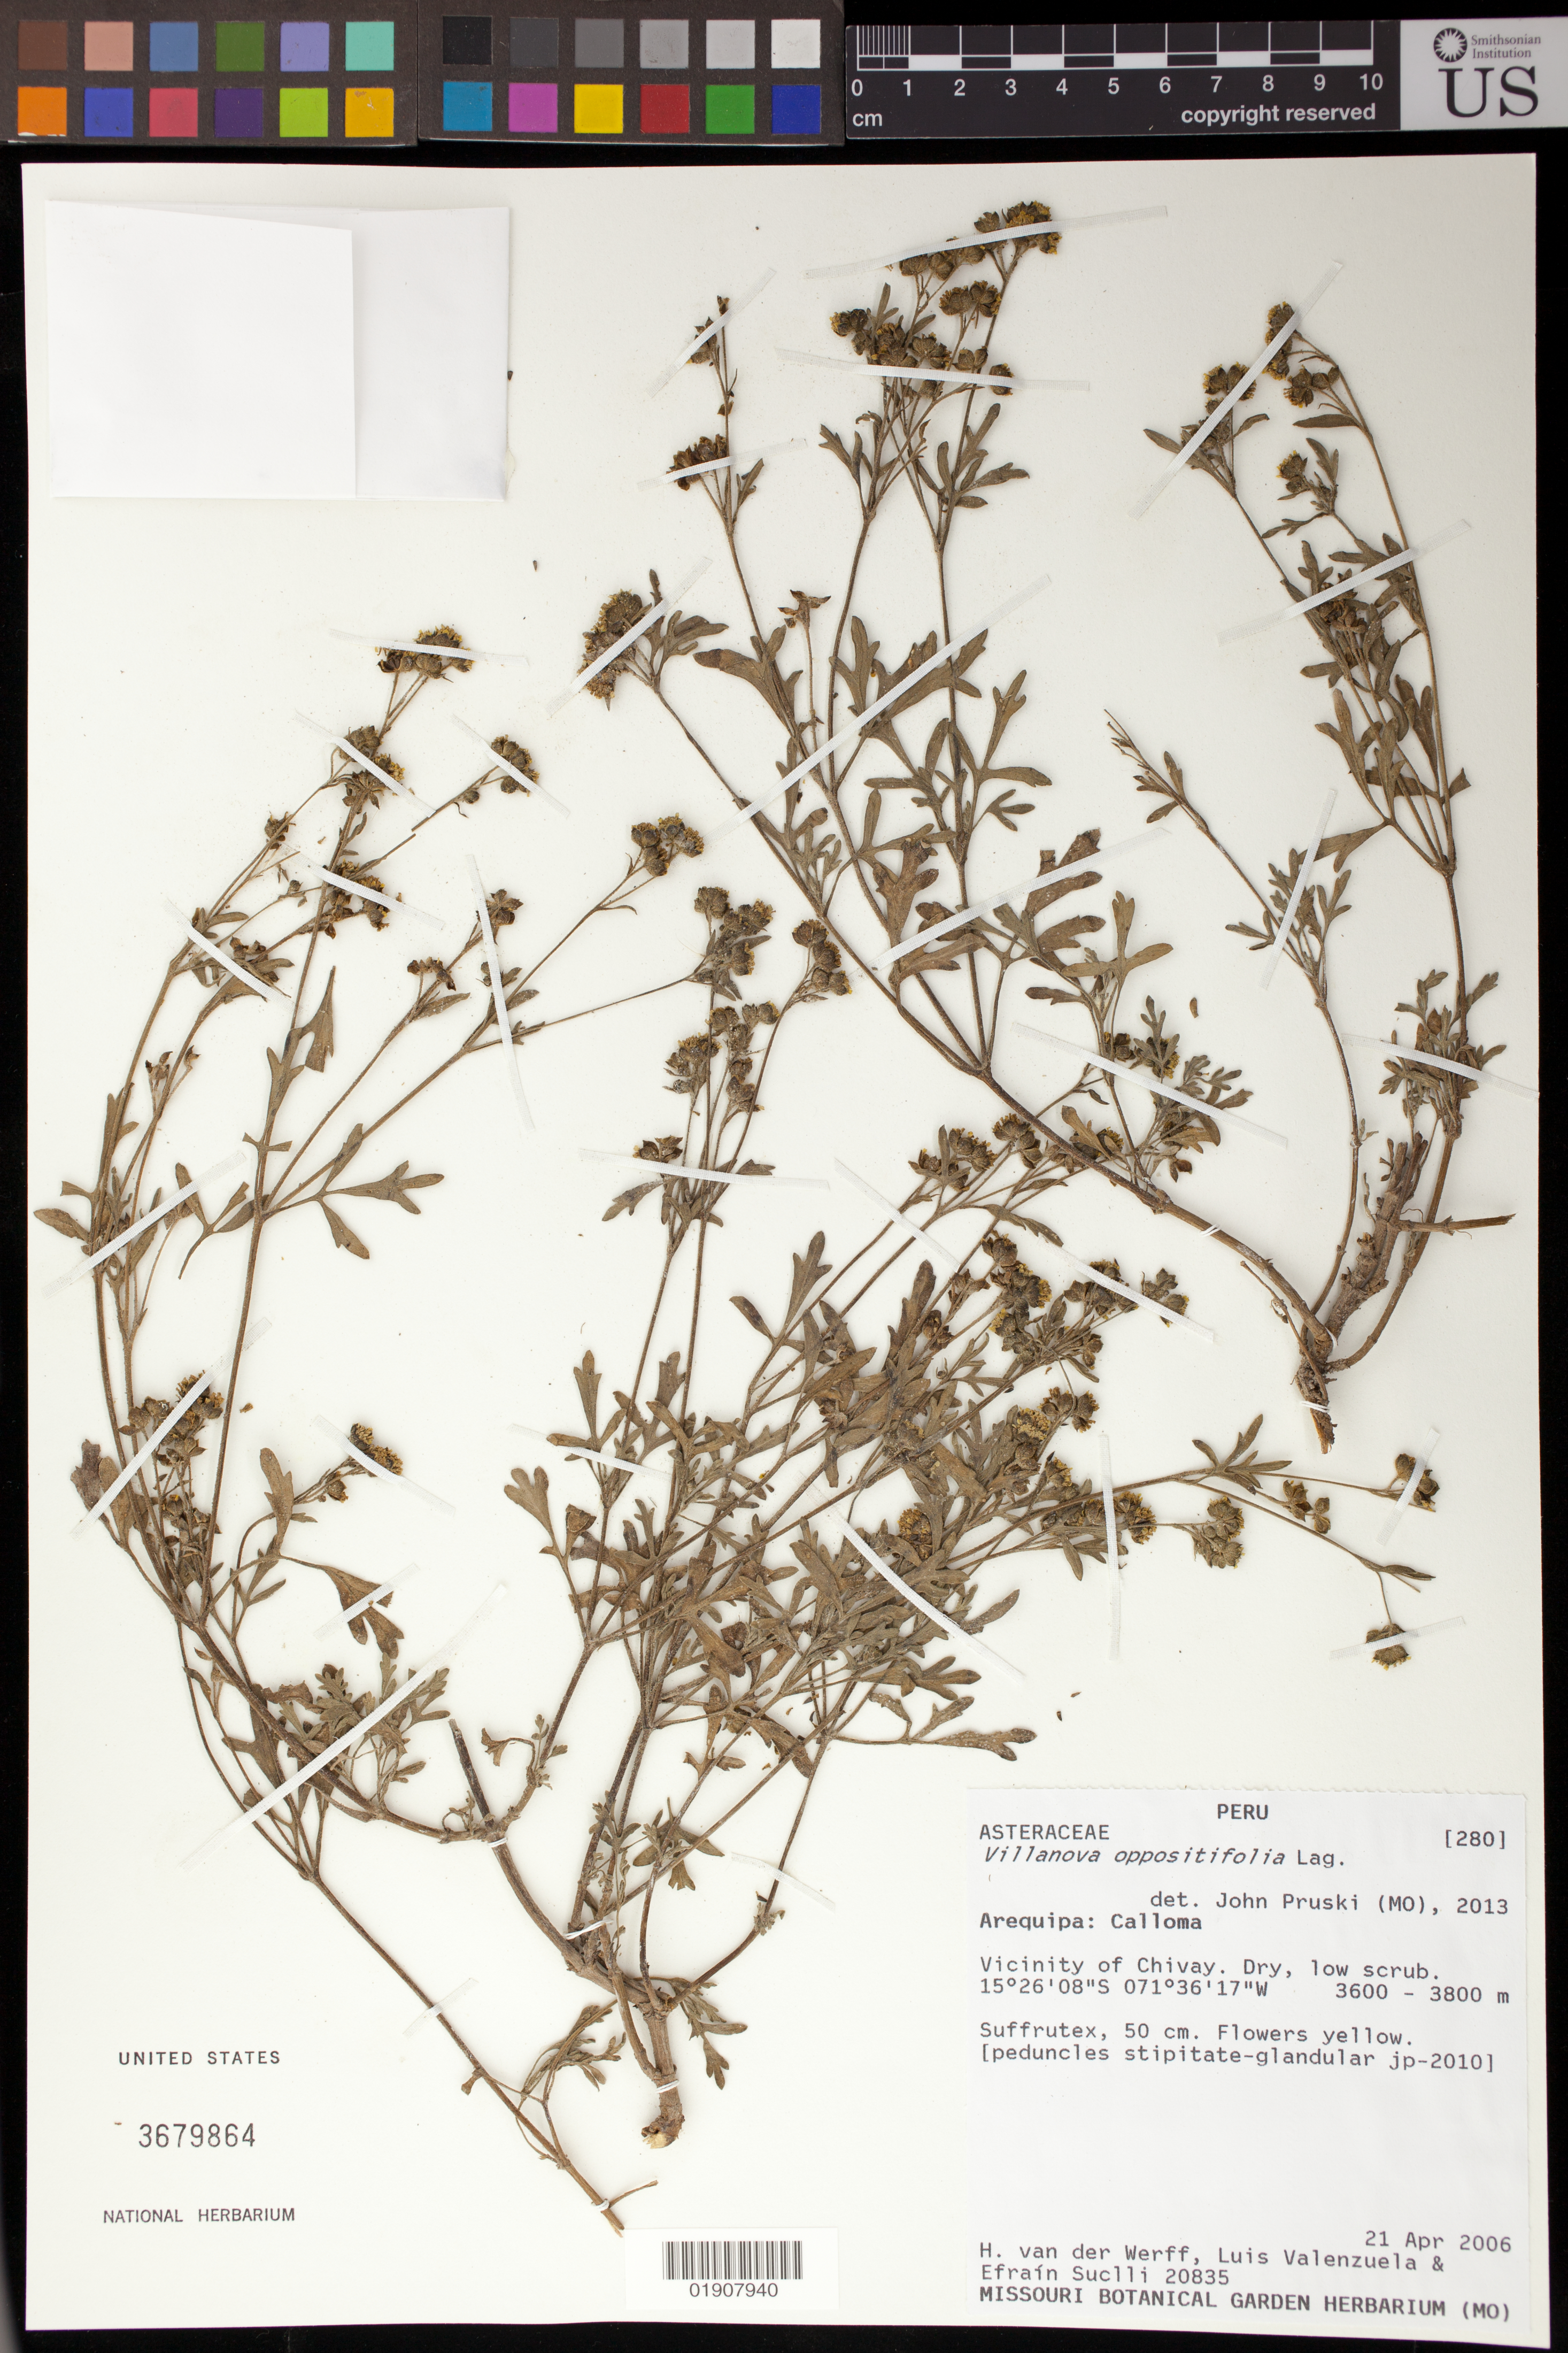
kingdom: Plantae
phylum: Tracheophyta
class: Magnoliopsida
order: Asterales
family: Asteraceae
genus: Villanova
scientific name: Villanova oppositifolia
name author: Lag.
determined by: Pruski, J. F.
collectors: H. van der Werff, L. Valenzuela & E. Suclli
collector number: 20835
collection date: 2006-04-21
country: Peru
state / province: Arequipa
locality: Calloma, Vicinity of Chivay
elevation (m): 3600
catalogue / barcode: US 3679864